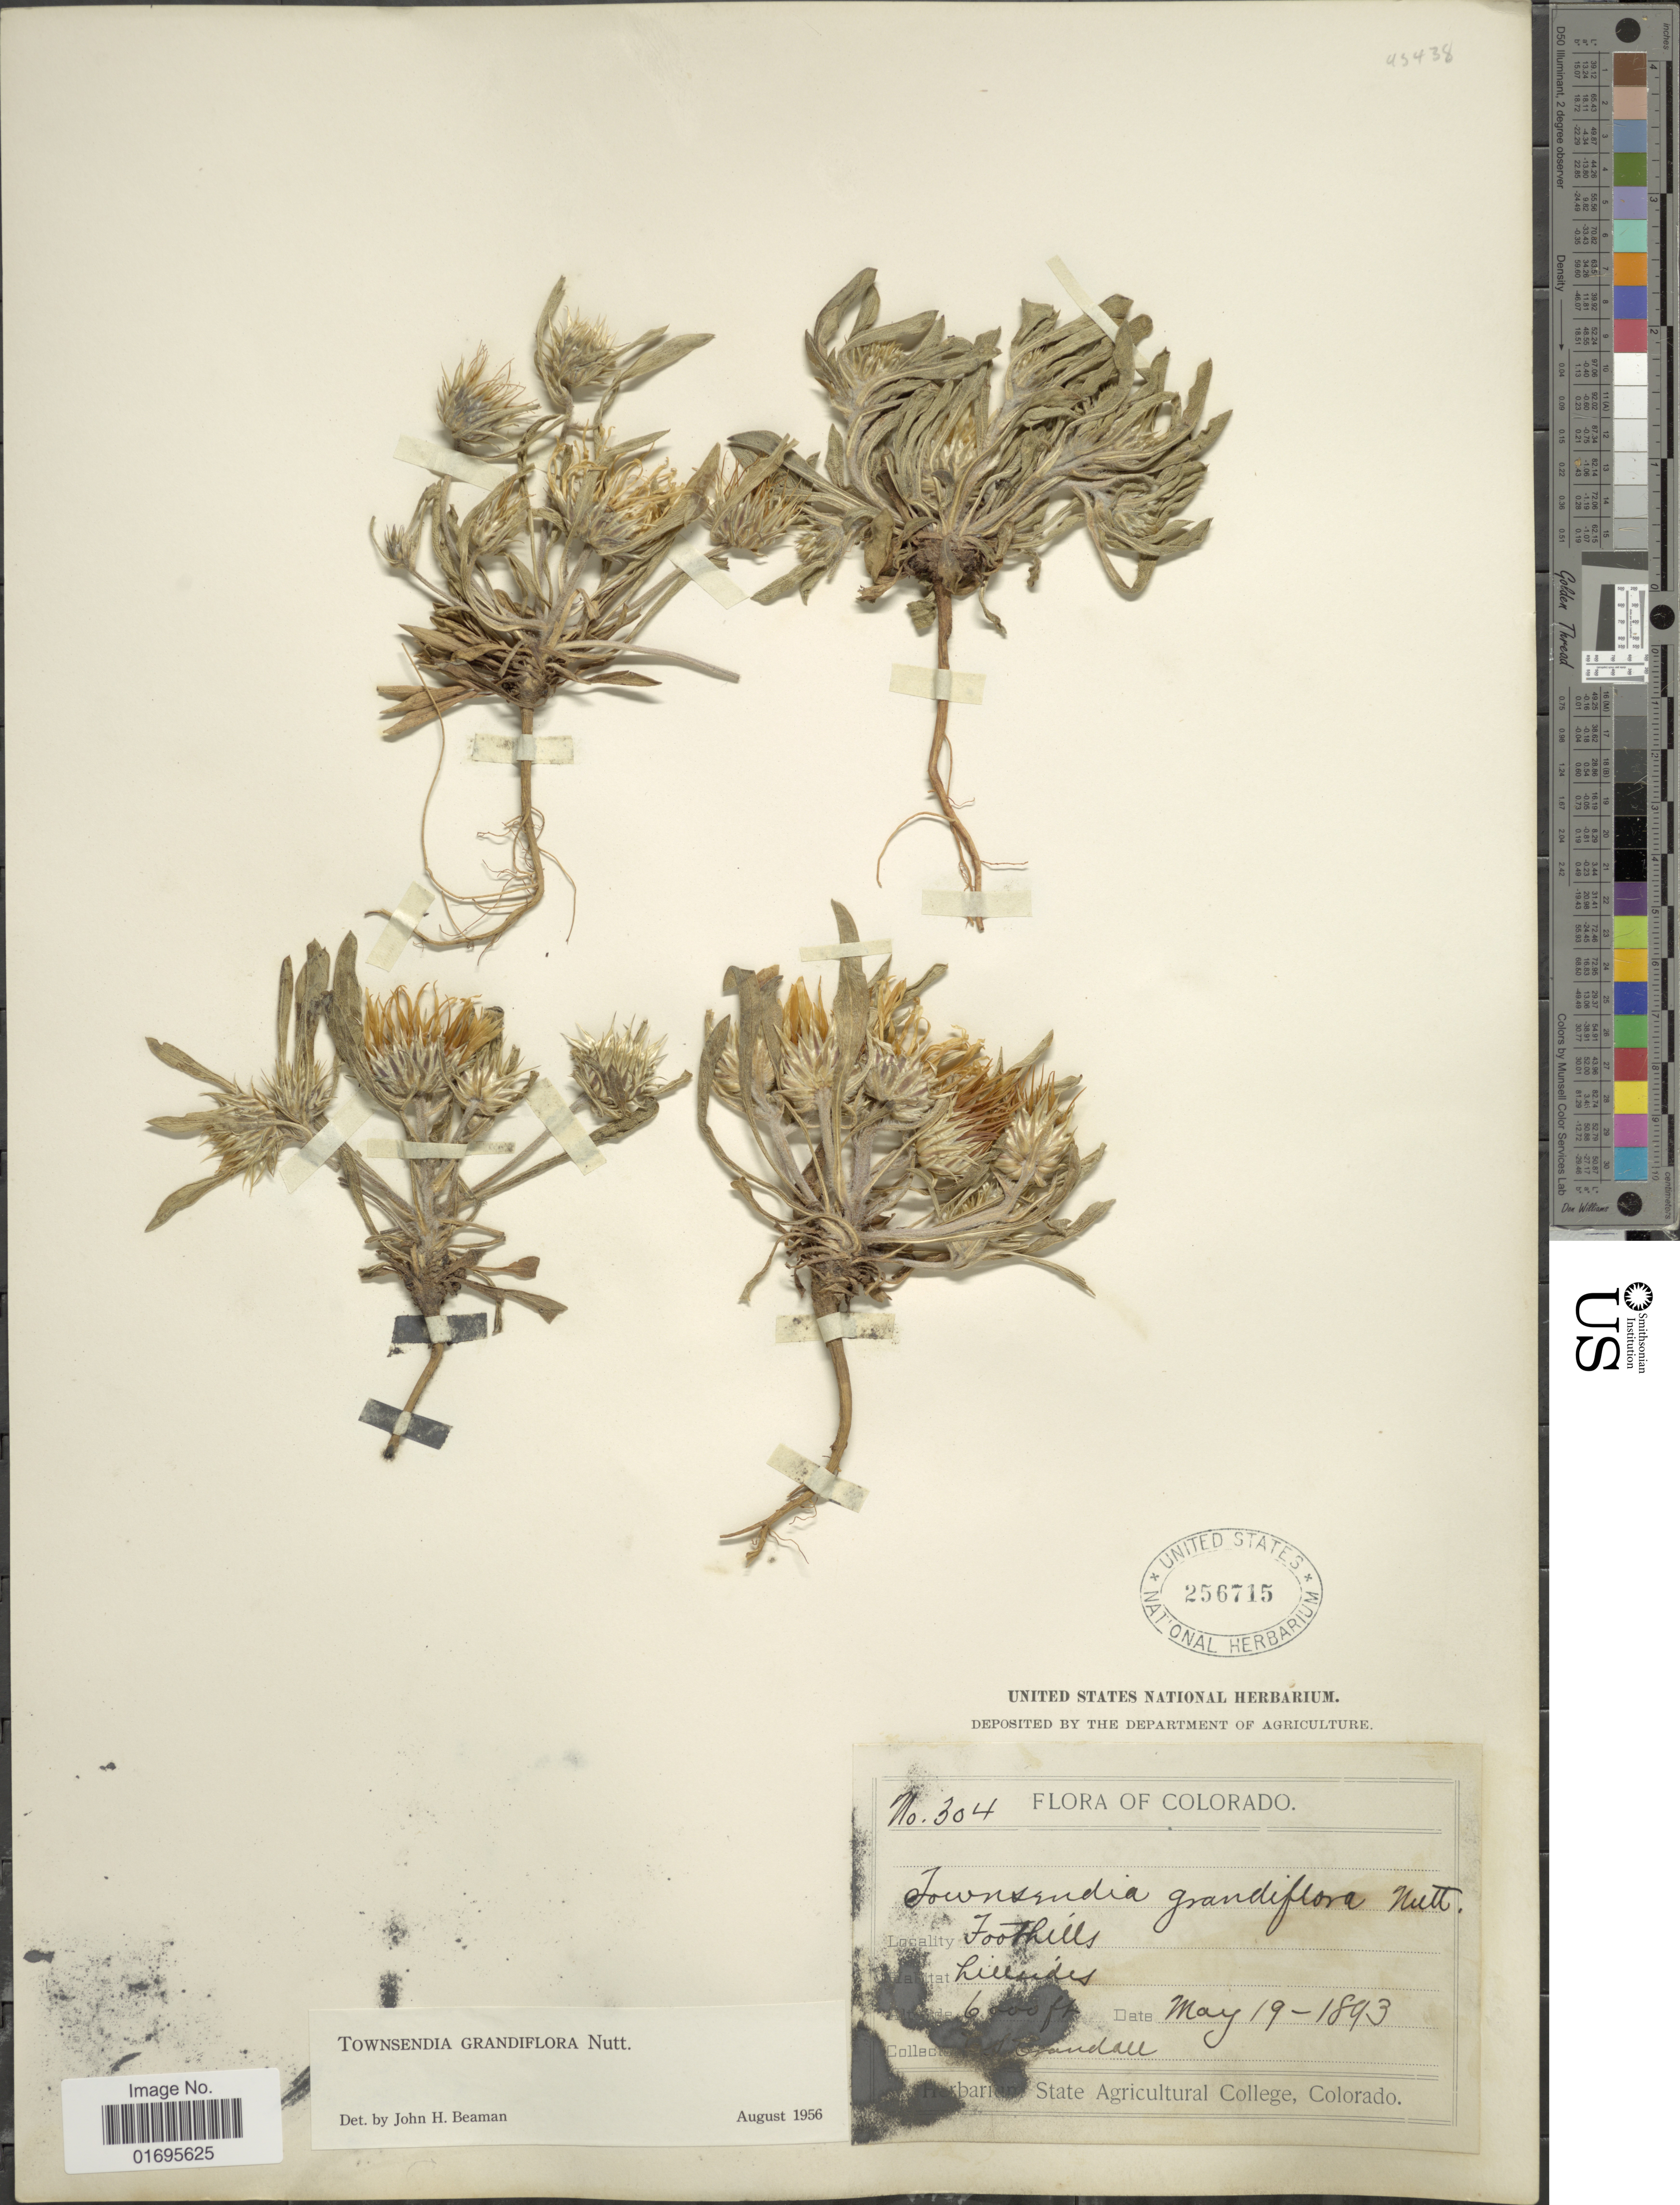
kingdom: Plantae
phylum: Tracheophyta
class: Magnoliopsida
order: Asterales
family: Asteraceae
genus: Townsendia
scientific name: Townsendia grandiflora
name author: Nutt.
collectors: C. Crandall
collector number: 304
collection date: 1893-05-19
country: United States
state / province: Colorado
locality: Foothills, hillsides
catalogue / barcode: US 256715